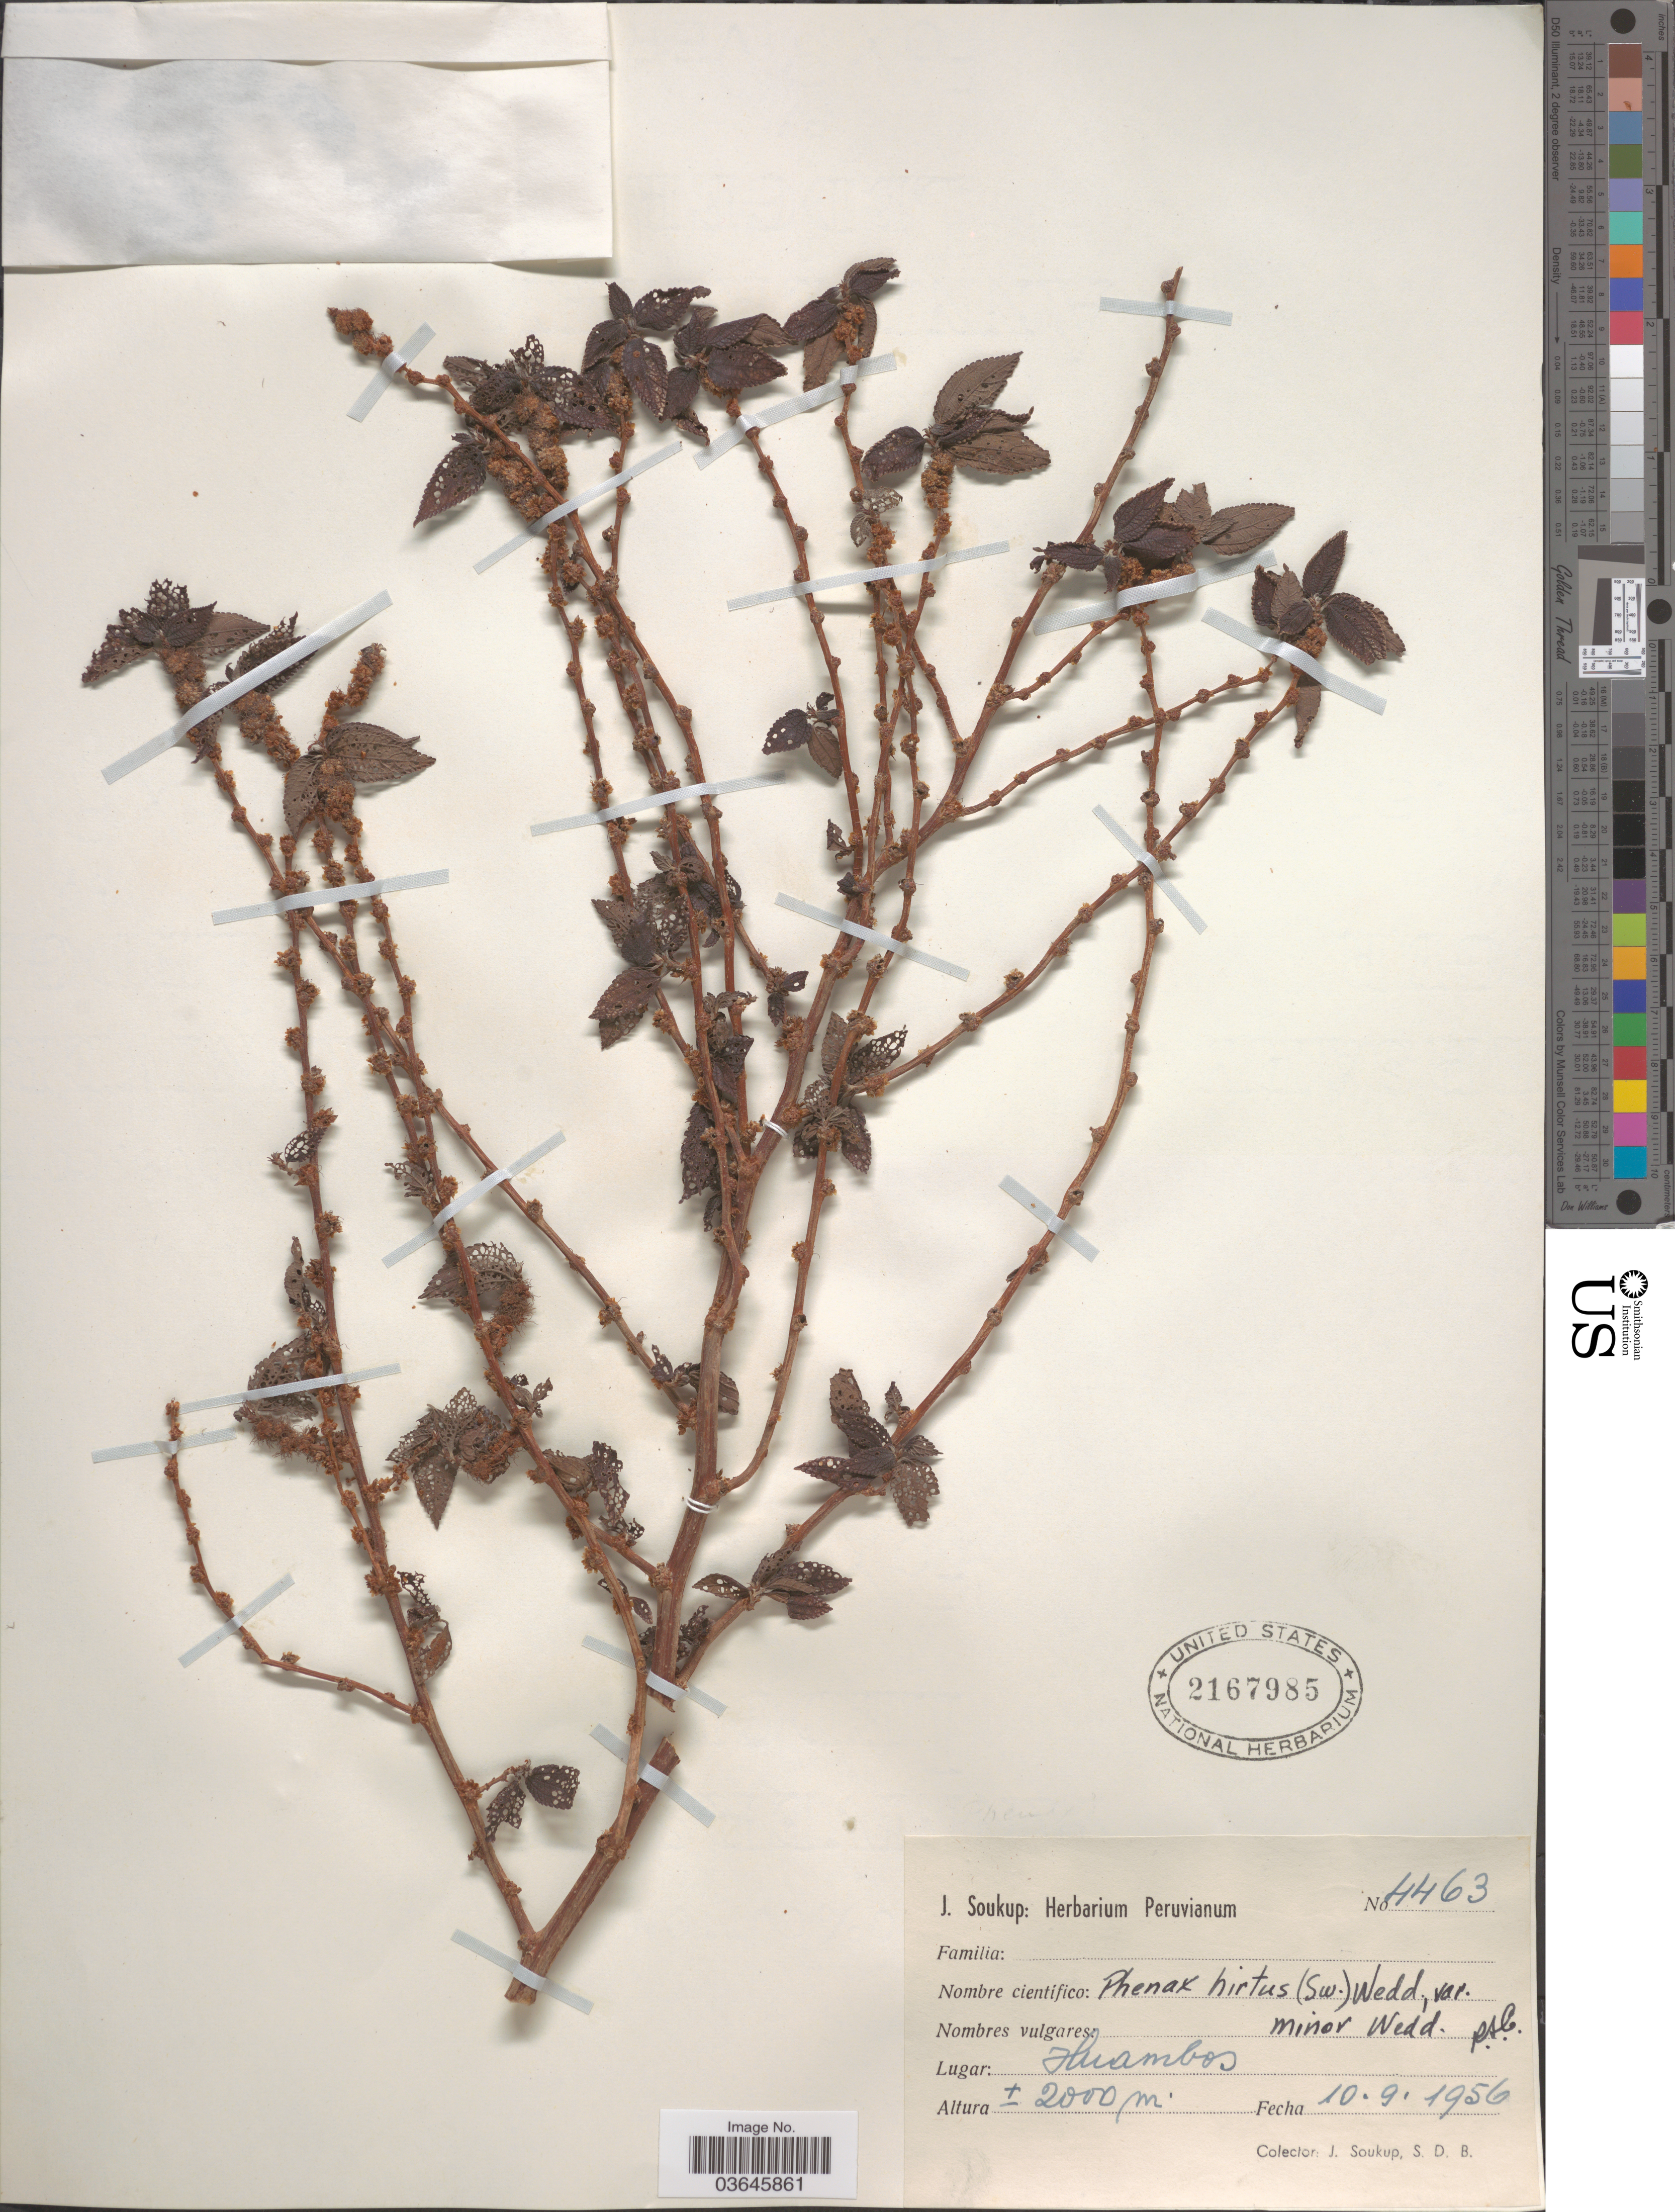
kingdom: Plantae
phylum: Tracheophyta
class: Magnoliopsida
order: Rosales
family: Urticaceae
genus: Phenax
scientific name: Phenax hirtus var. minor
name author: Wedd.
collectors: J. Soukup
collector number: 4463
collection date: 1956-09-10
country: Peru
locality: Huambos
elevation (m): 2000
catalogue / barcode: US 2167985